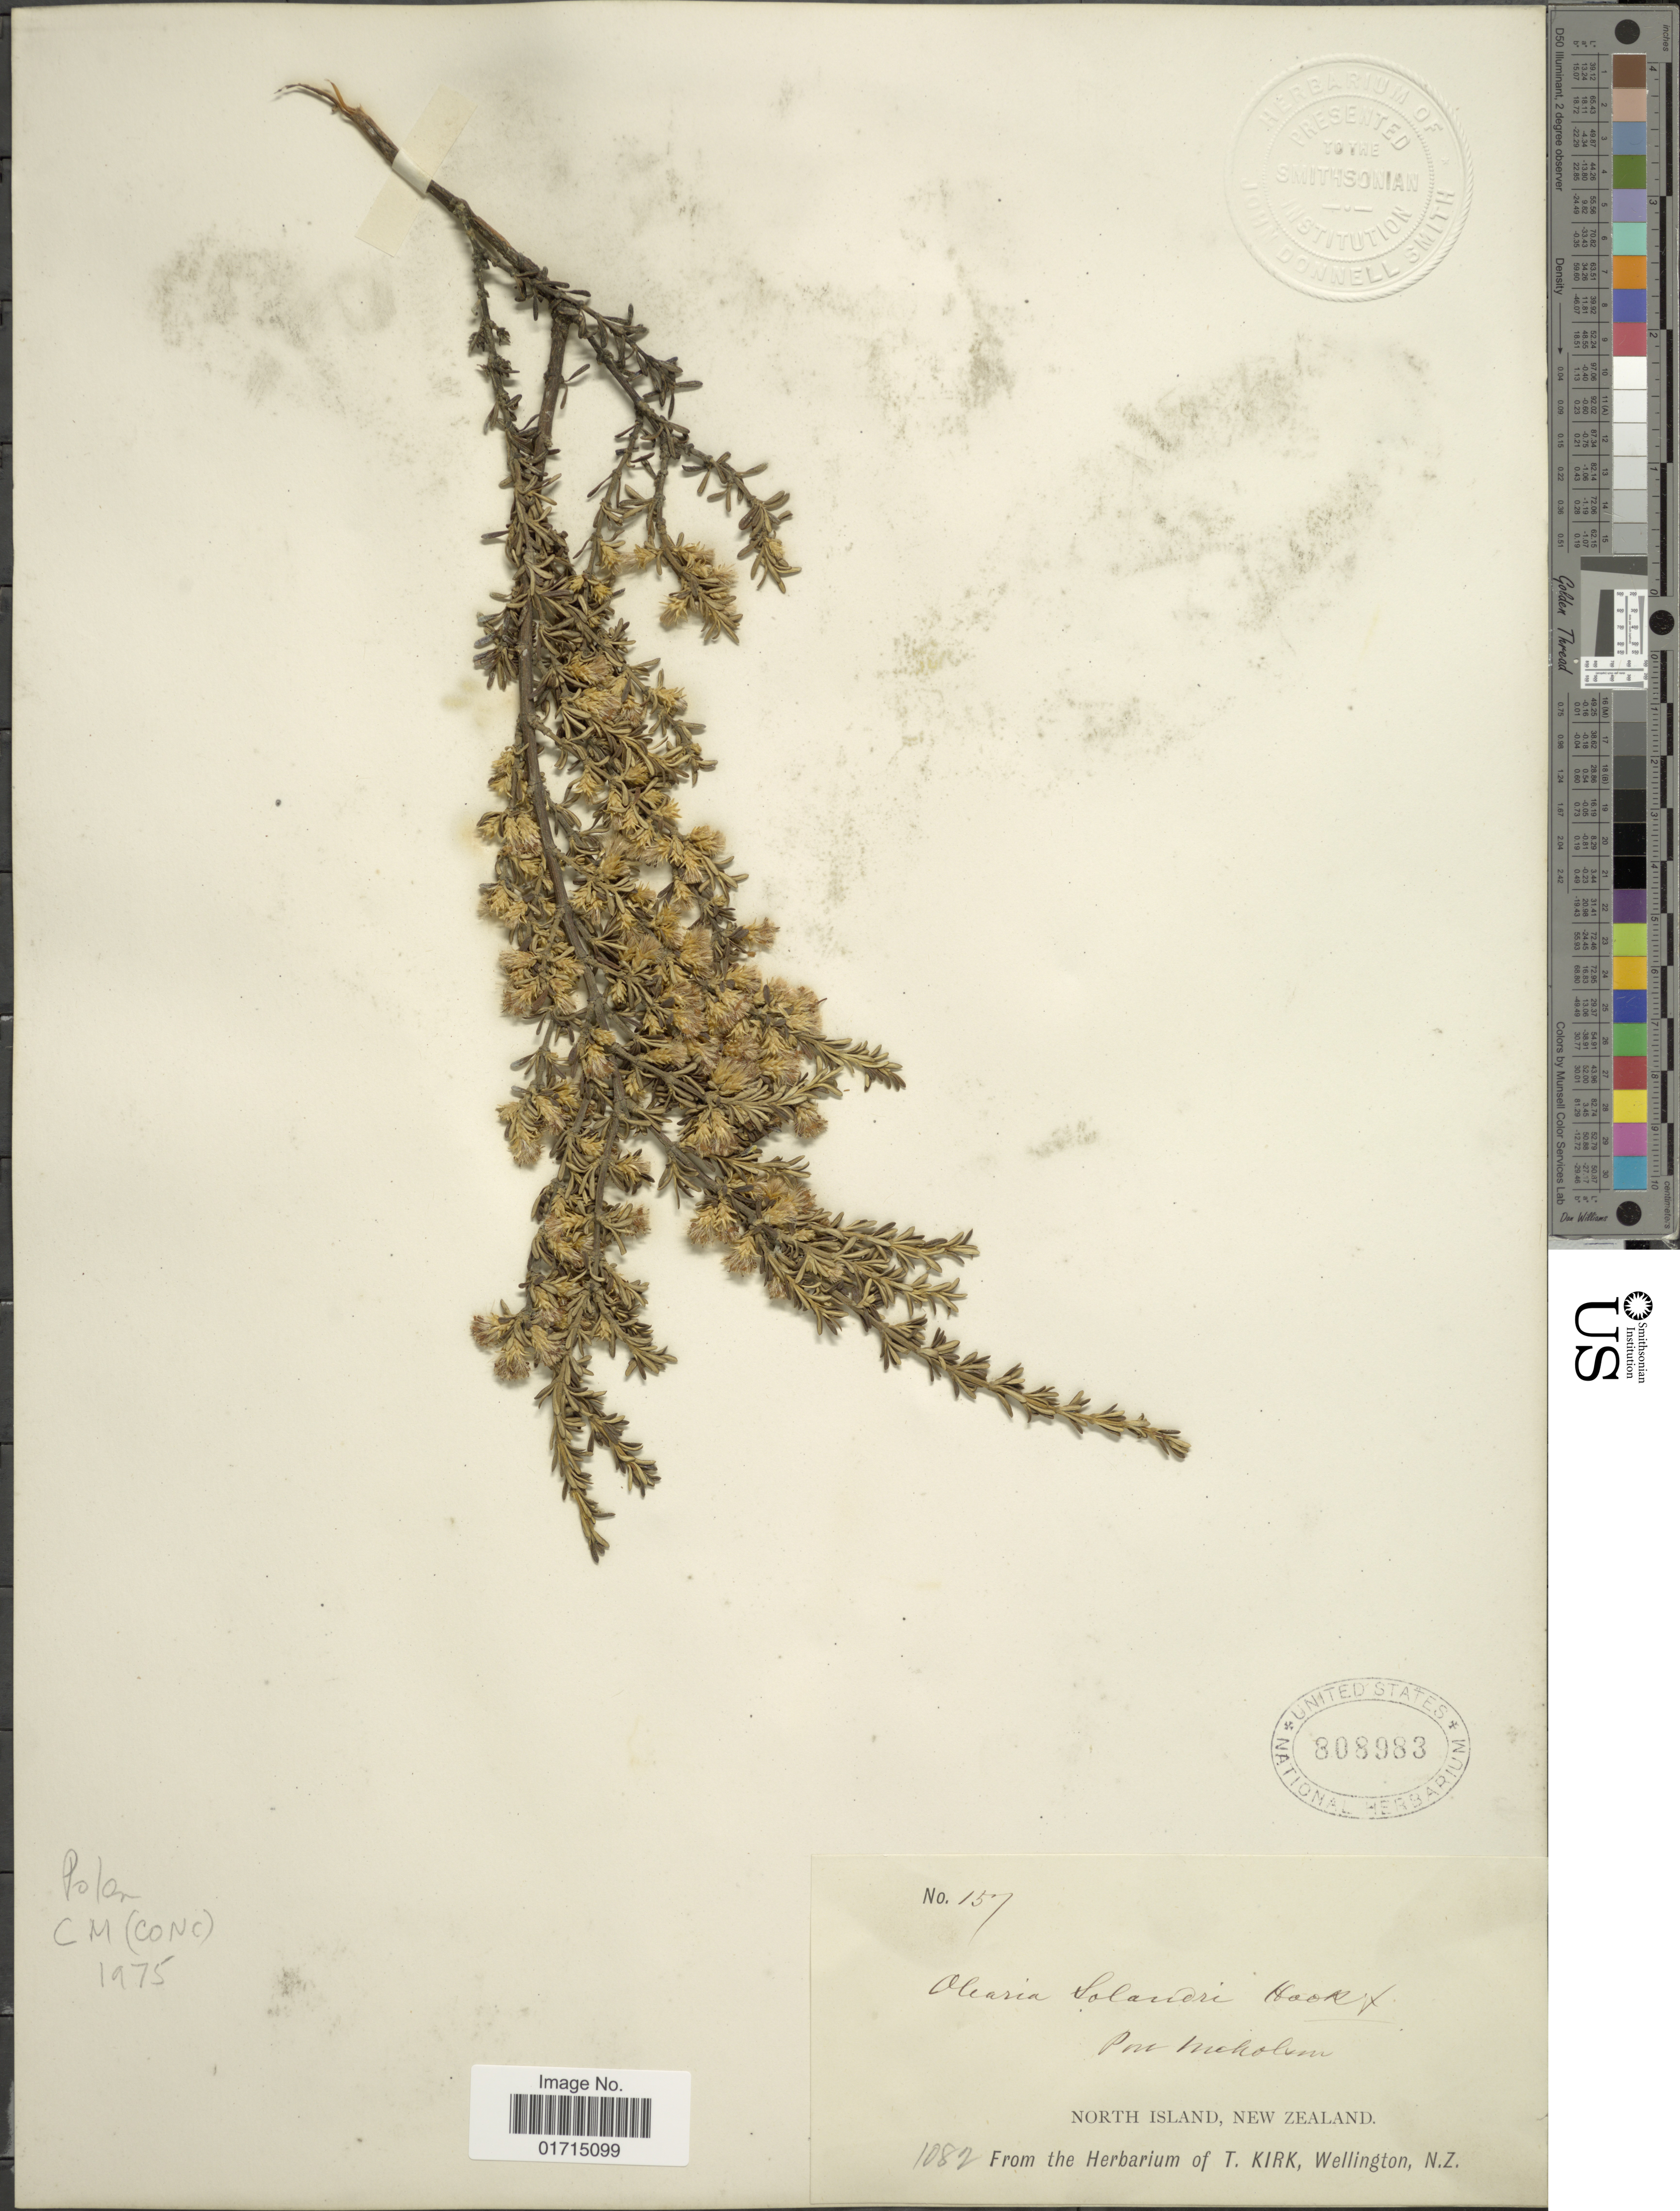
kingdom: Plantae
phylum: Tracheophyta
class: Magnoliopsida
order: Asterales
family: Asteraceae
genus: Olearia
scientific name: Olearia solandri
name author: (Hook. f.) Hook. f.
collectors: ex Herb. T. Kirk, Wellington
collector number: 157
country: New Zealand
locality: New Zealand. North Island: Pm. Micholum [interpreted]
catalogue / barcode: US 808983